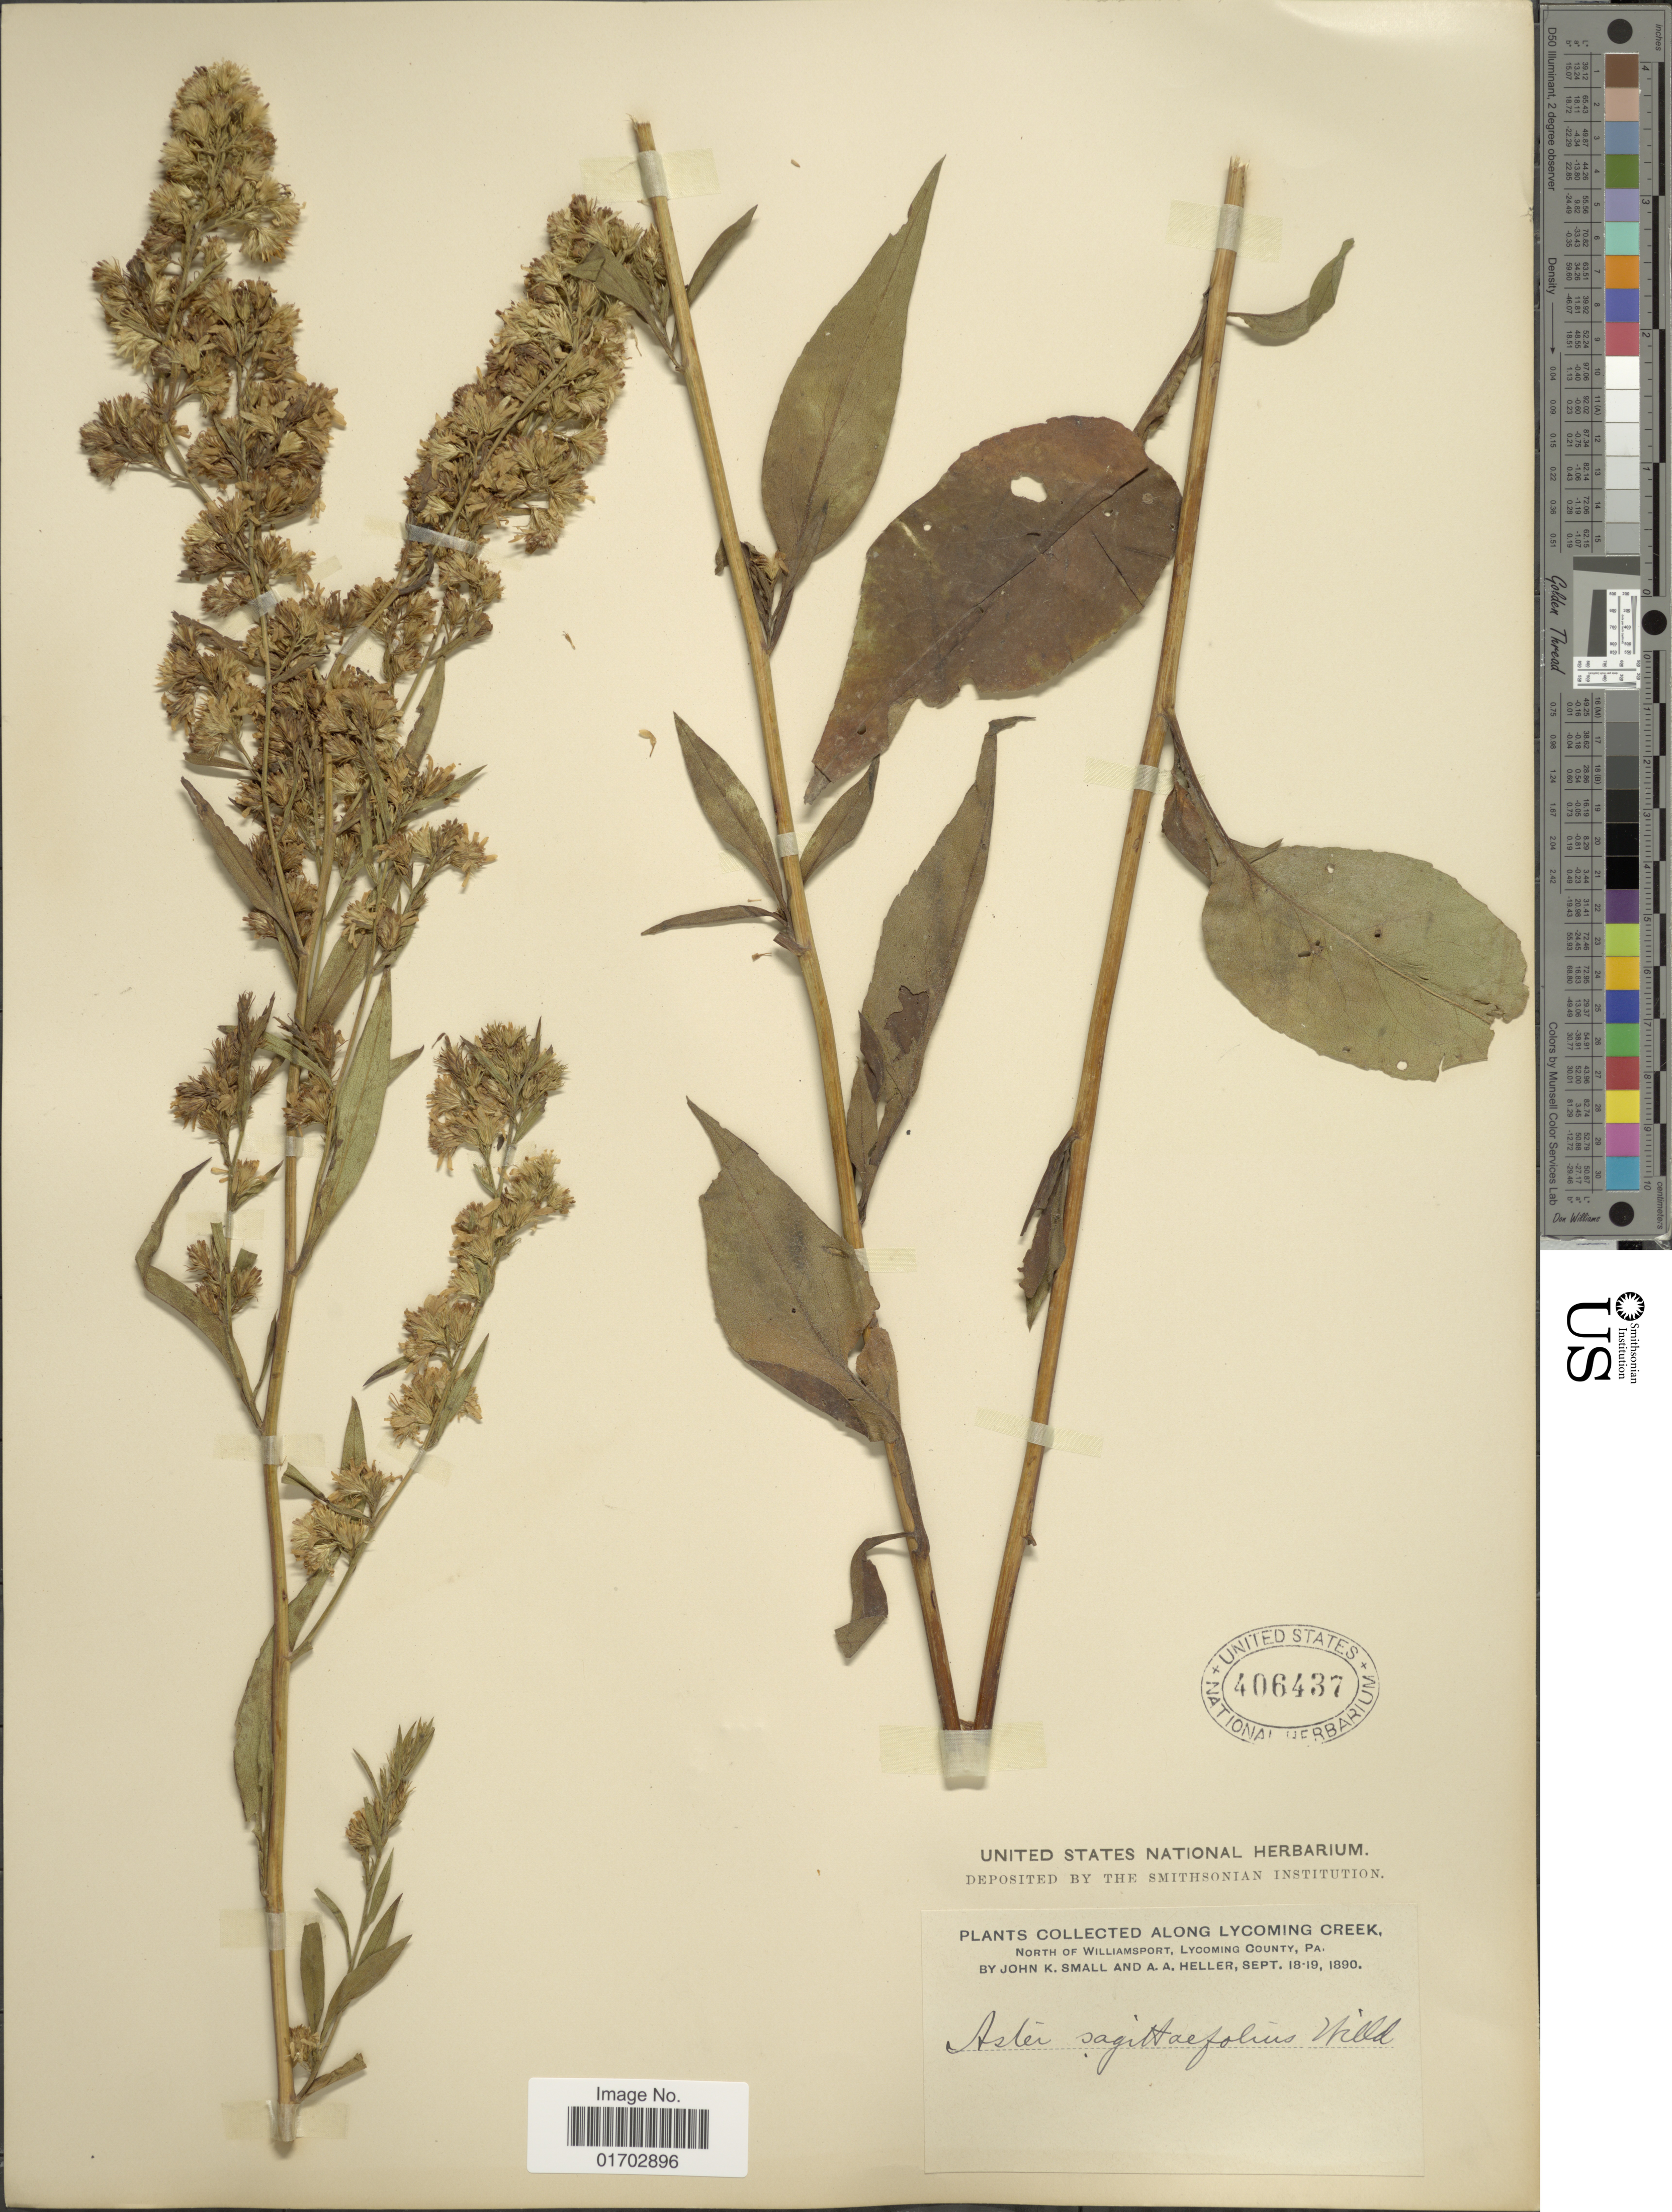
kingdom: Plantae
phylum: Tracheophyta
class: Magnoliopsida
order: Asterales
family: Asteraceae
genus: Symphyotrichum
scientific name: Symphyotrichum urophyllum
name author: (Lindl. ex DC.) G.L. Nesom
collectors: J. K. Small & A. A. Heller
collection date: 1890-09-18/1890-09-19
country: United States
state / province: Pennsylvania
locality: Along Lycoming Creek, north of Williamsport, Lycoming County.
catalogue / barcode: US 406437